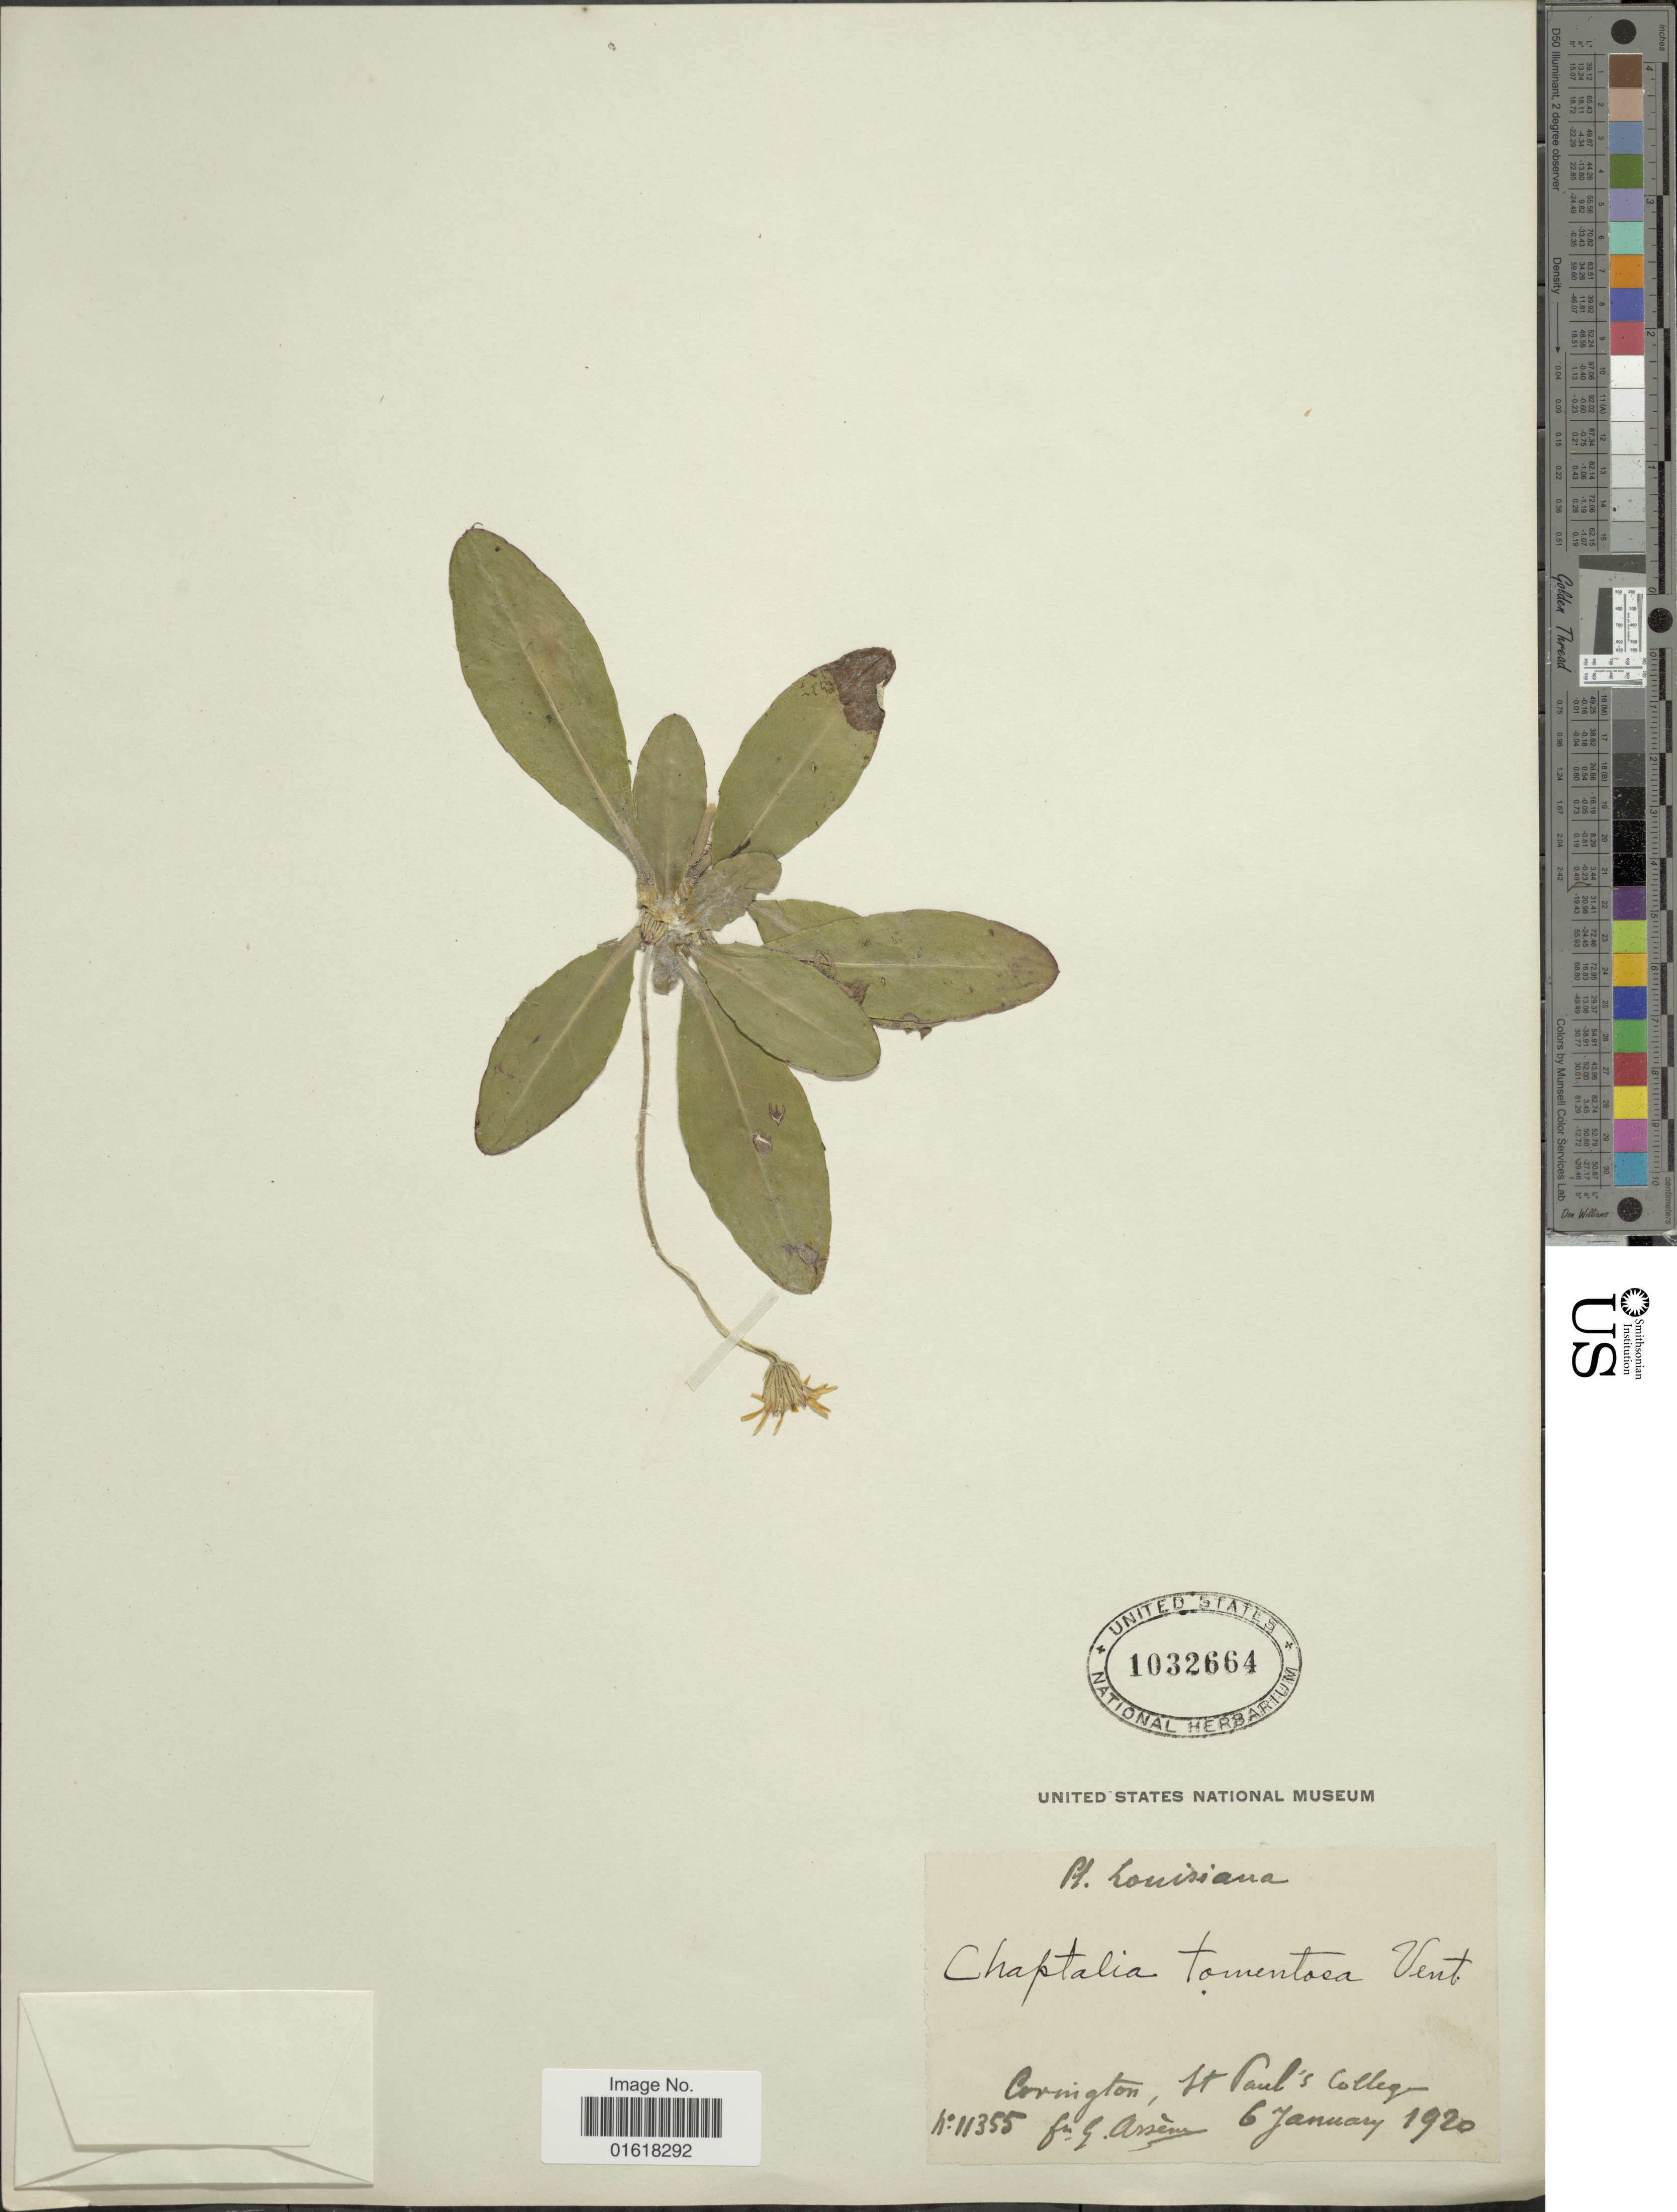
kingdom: Plantae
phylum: Tracheophyta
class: Magnoliopsida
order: Asterales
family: Asteraceae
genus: Chaptalia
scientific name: Chaptalia tomentosa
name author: Vent.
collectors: Bro. G. Arsène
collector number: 11355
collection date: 1920-01-06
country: United States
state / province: Louisiana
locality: Cornigton, St. Paul's College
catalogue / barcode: US 1032664